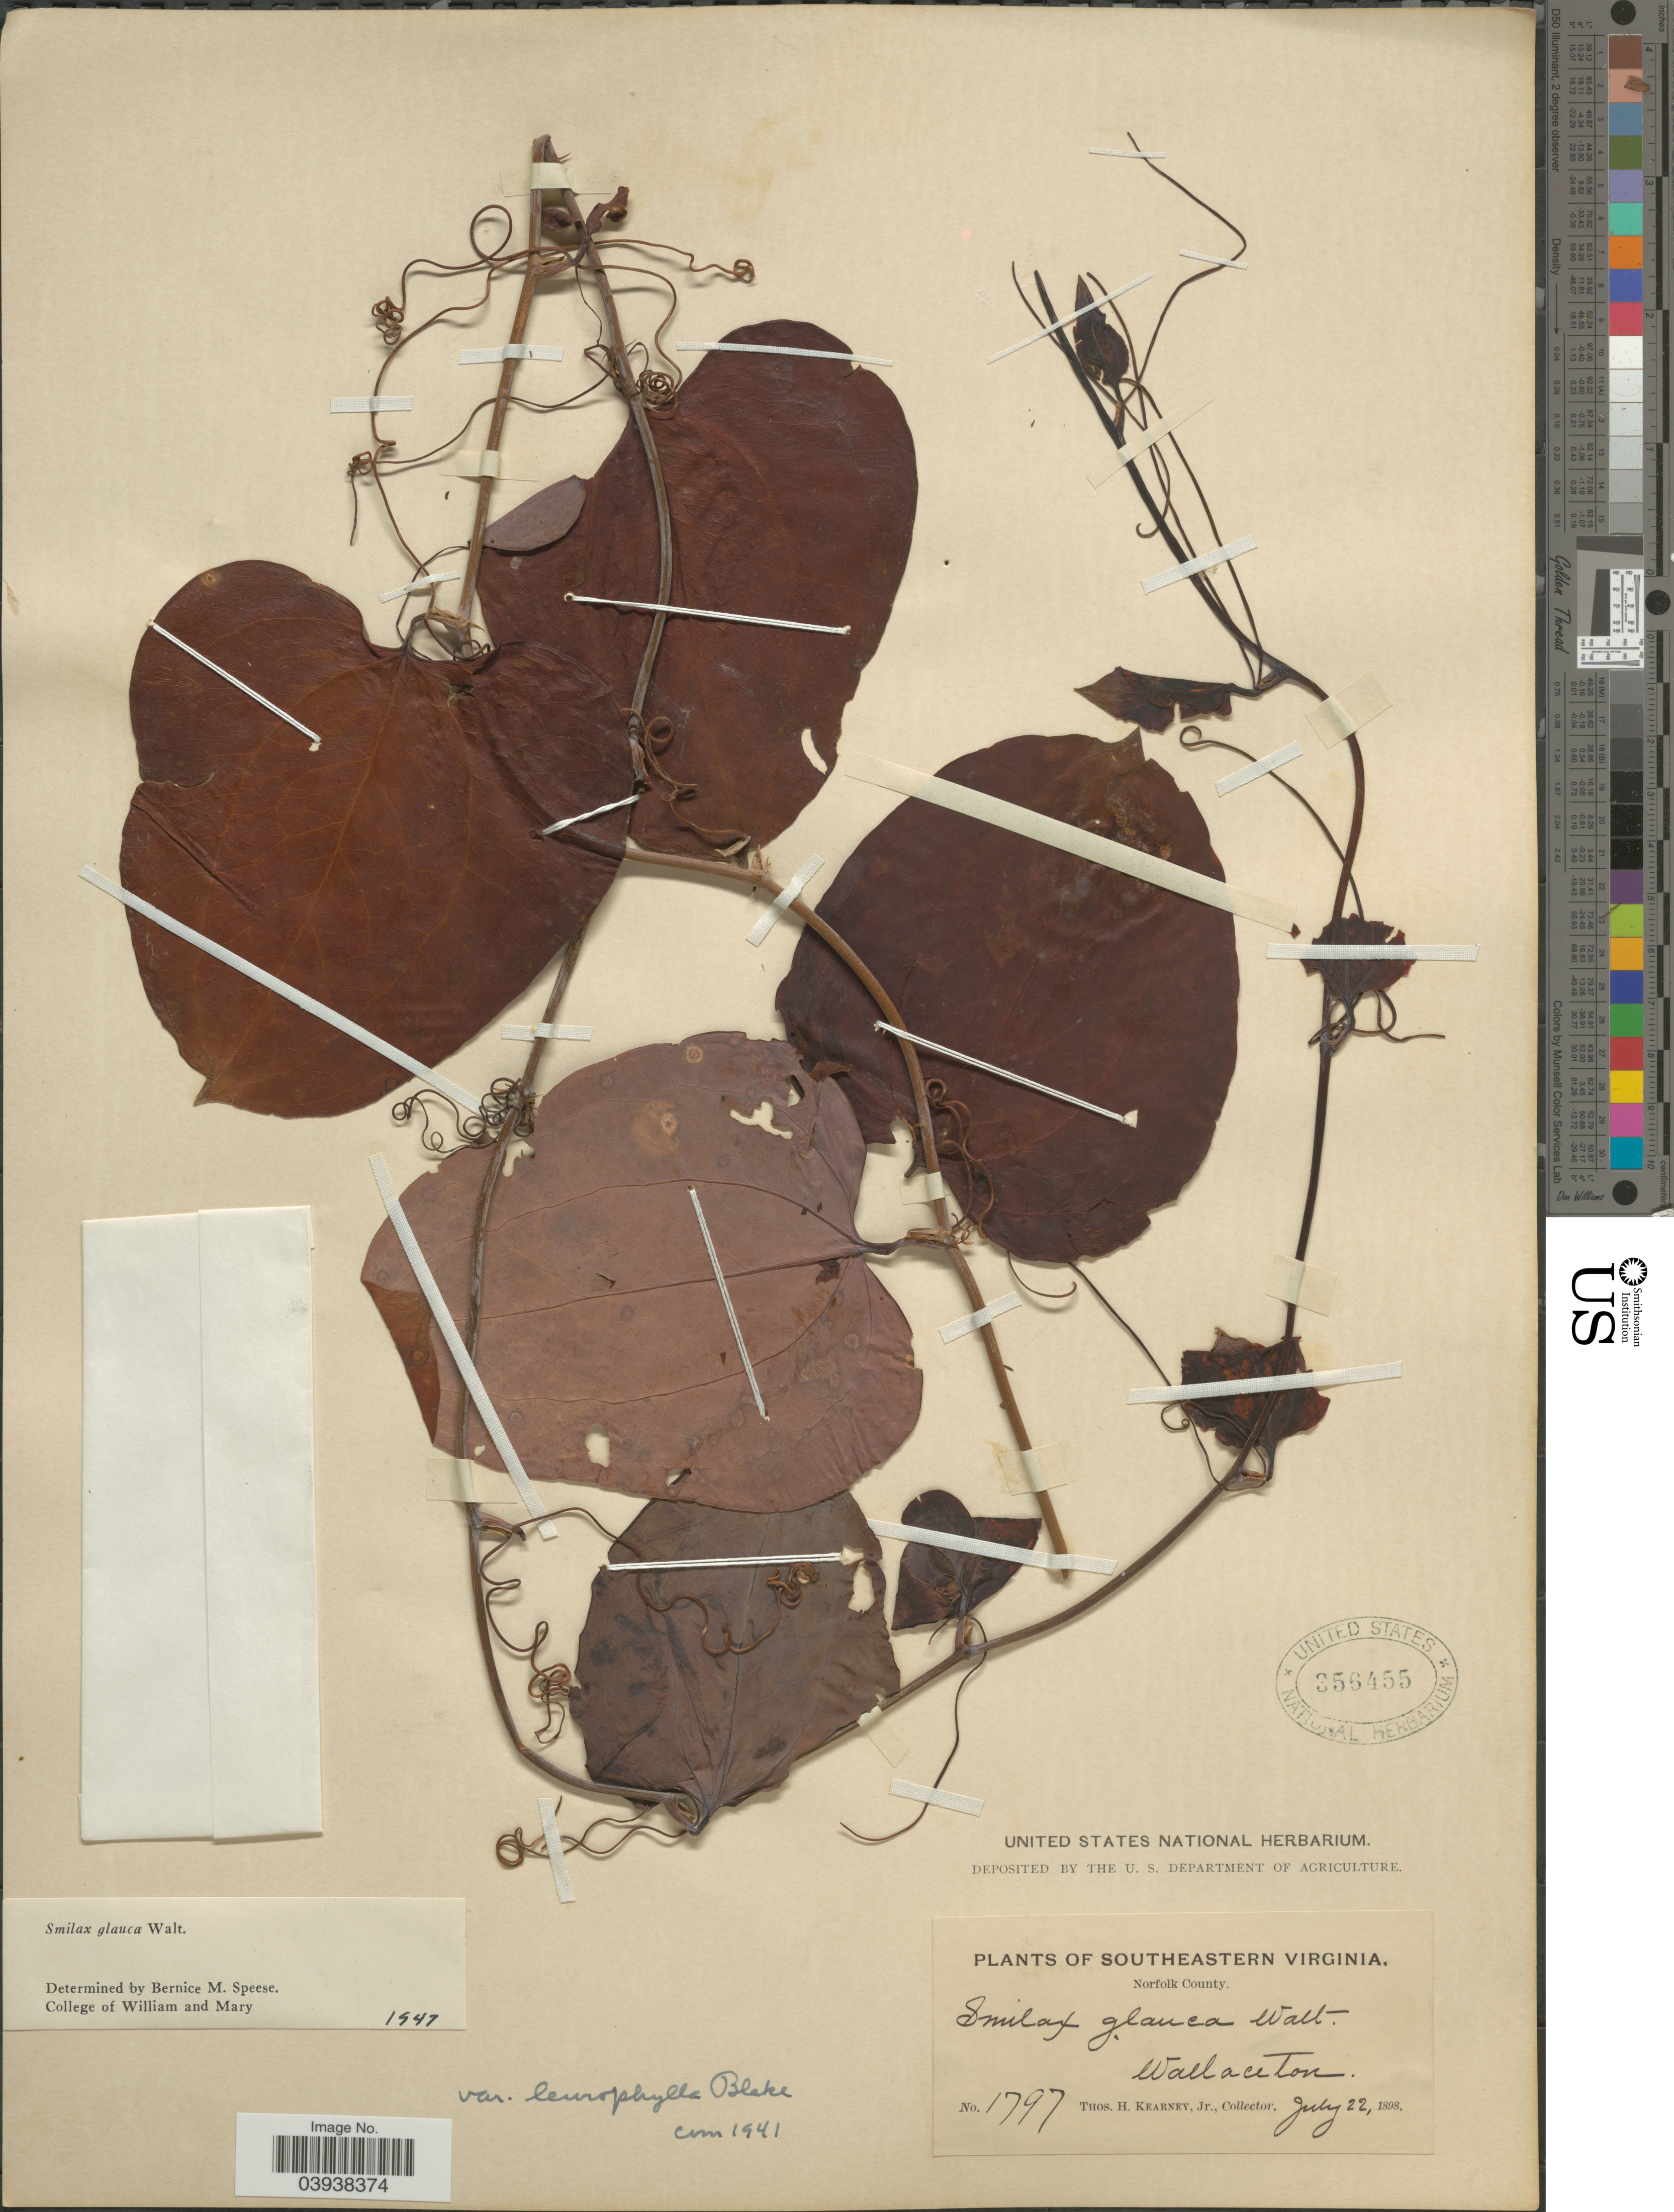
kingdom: Plantae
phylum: Tracheophyta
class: Liliopsida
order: Liliales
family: Smilacaceae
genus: Smilax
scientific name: Smilax glauca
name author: Walter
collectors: T. H. Kearney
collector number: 1797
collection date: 1898-07-22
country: United States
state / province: Virginia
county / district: City of Norfolk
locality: Southeastern Virginia. Norfolk County. Wallaceton.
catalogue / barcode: US 356455